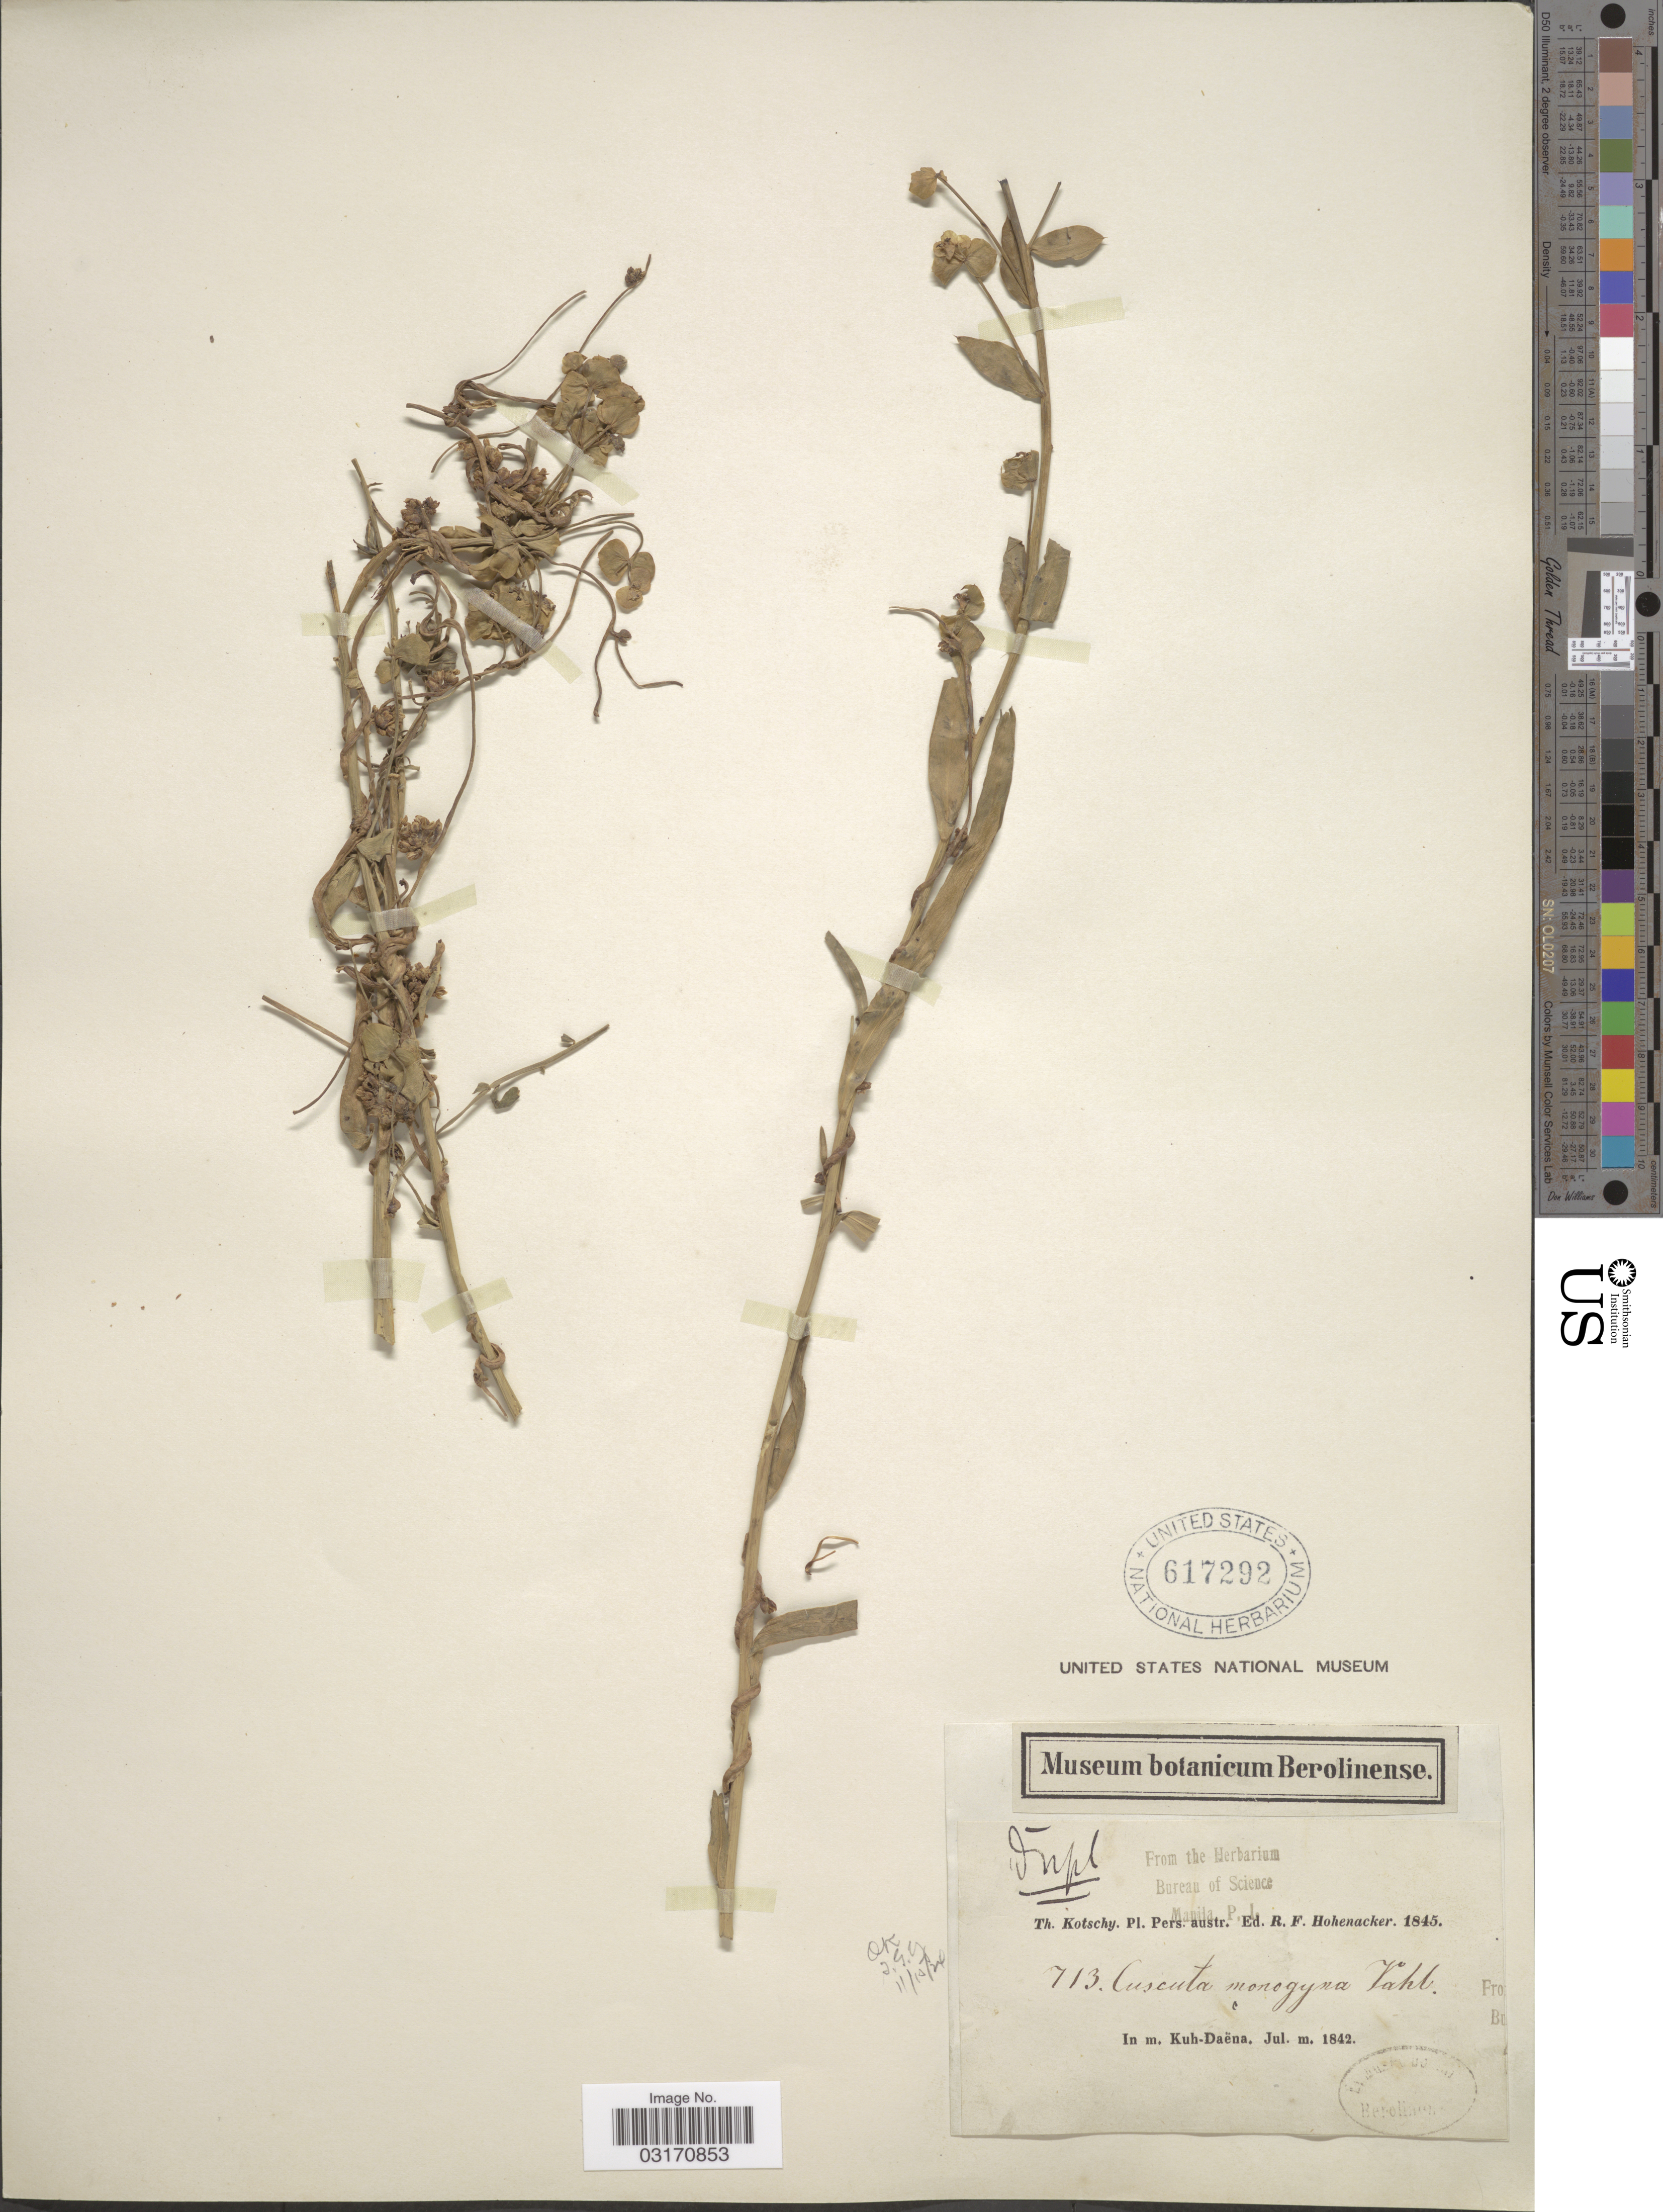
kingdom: Plantae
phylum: Tracheophyta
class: Magnoliopsida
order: Solanales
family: Convolvulaceae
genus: Cuscuta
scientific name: Cuscuta monogyna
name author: Vahl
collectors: K. G. Kotschy & R. F. Hohenacker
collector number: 713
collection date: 1842-07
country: Iran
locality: Pers. austr. In m. Kuh-Daëna.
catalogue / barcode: US 617292